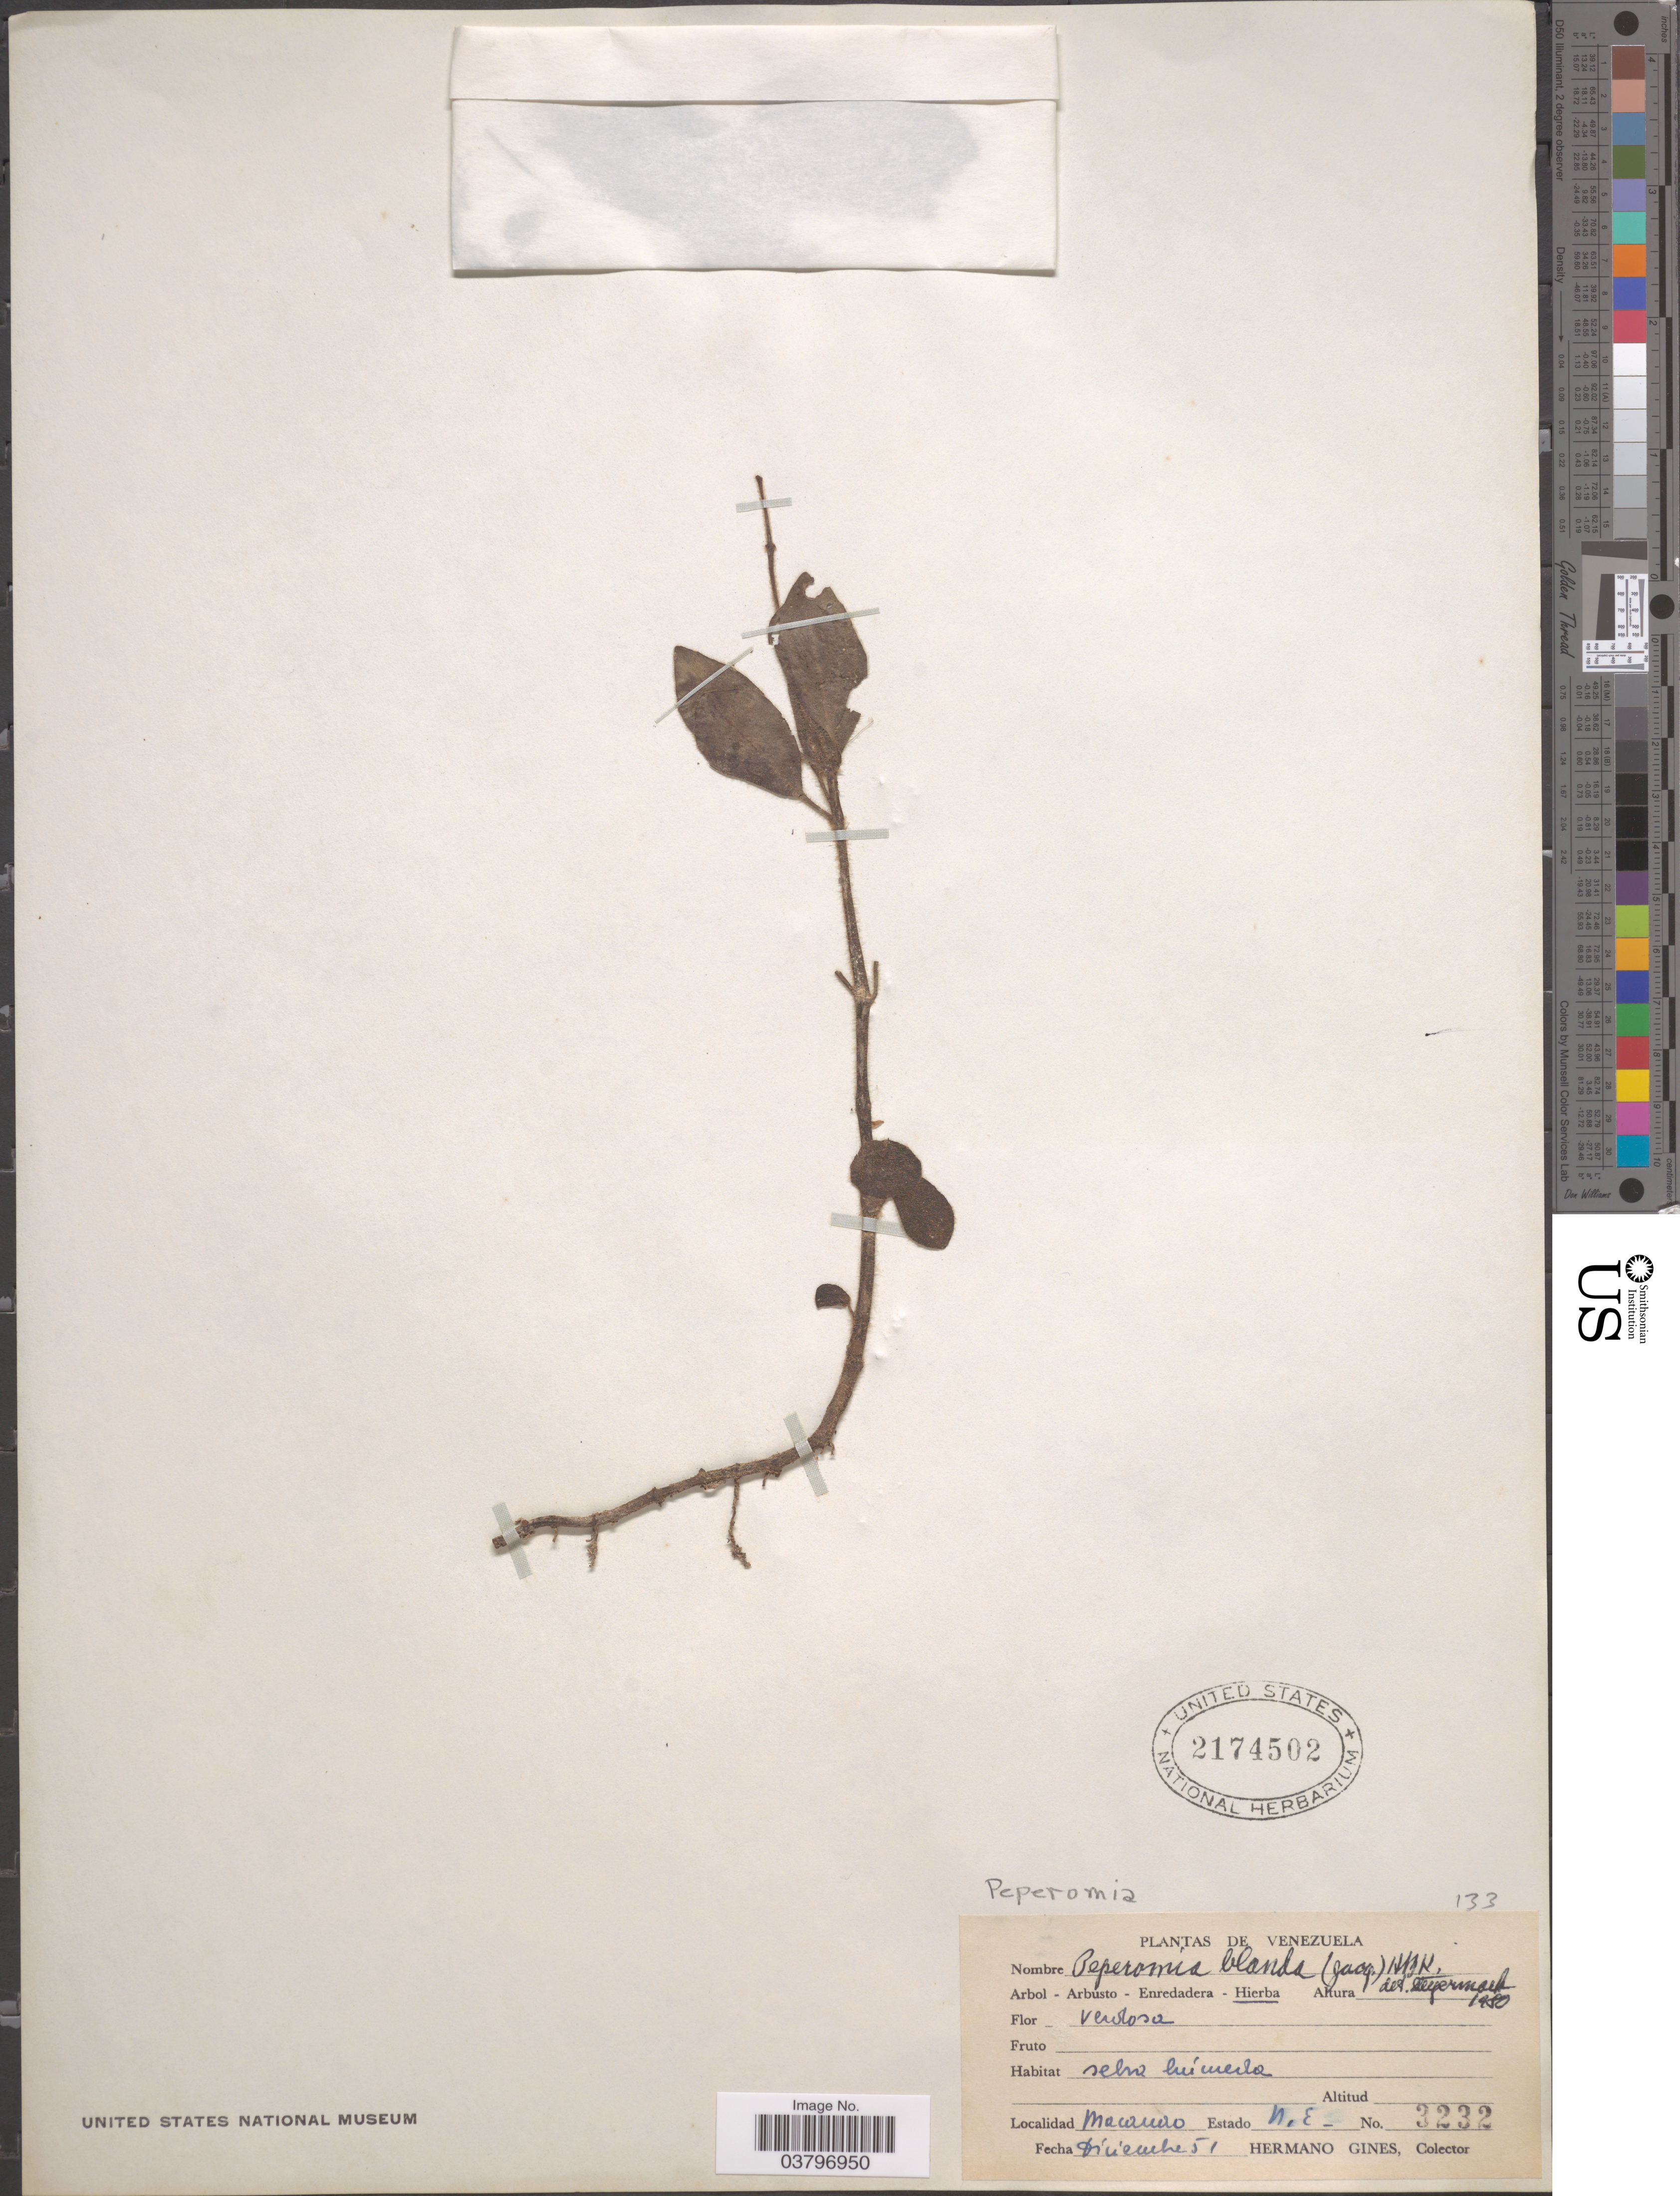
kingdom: Plantae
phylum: Tracheophyta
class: Magnoliopsida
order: Piperales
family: Piperaceae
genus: Peperomia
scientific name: Peperomia blanda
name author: (Jacq.) Kunth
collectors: Bro. Gines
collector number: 3232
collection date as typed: Transcribed d/m/y: /12/51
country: Venezuela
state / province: Nueva Esparta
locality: Macanao, Estado N.E. [State of Nueva Esparta]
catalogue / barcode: US 2174502